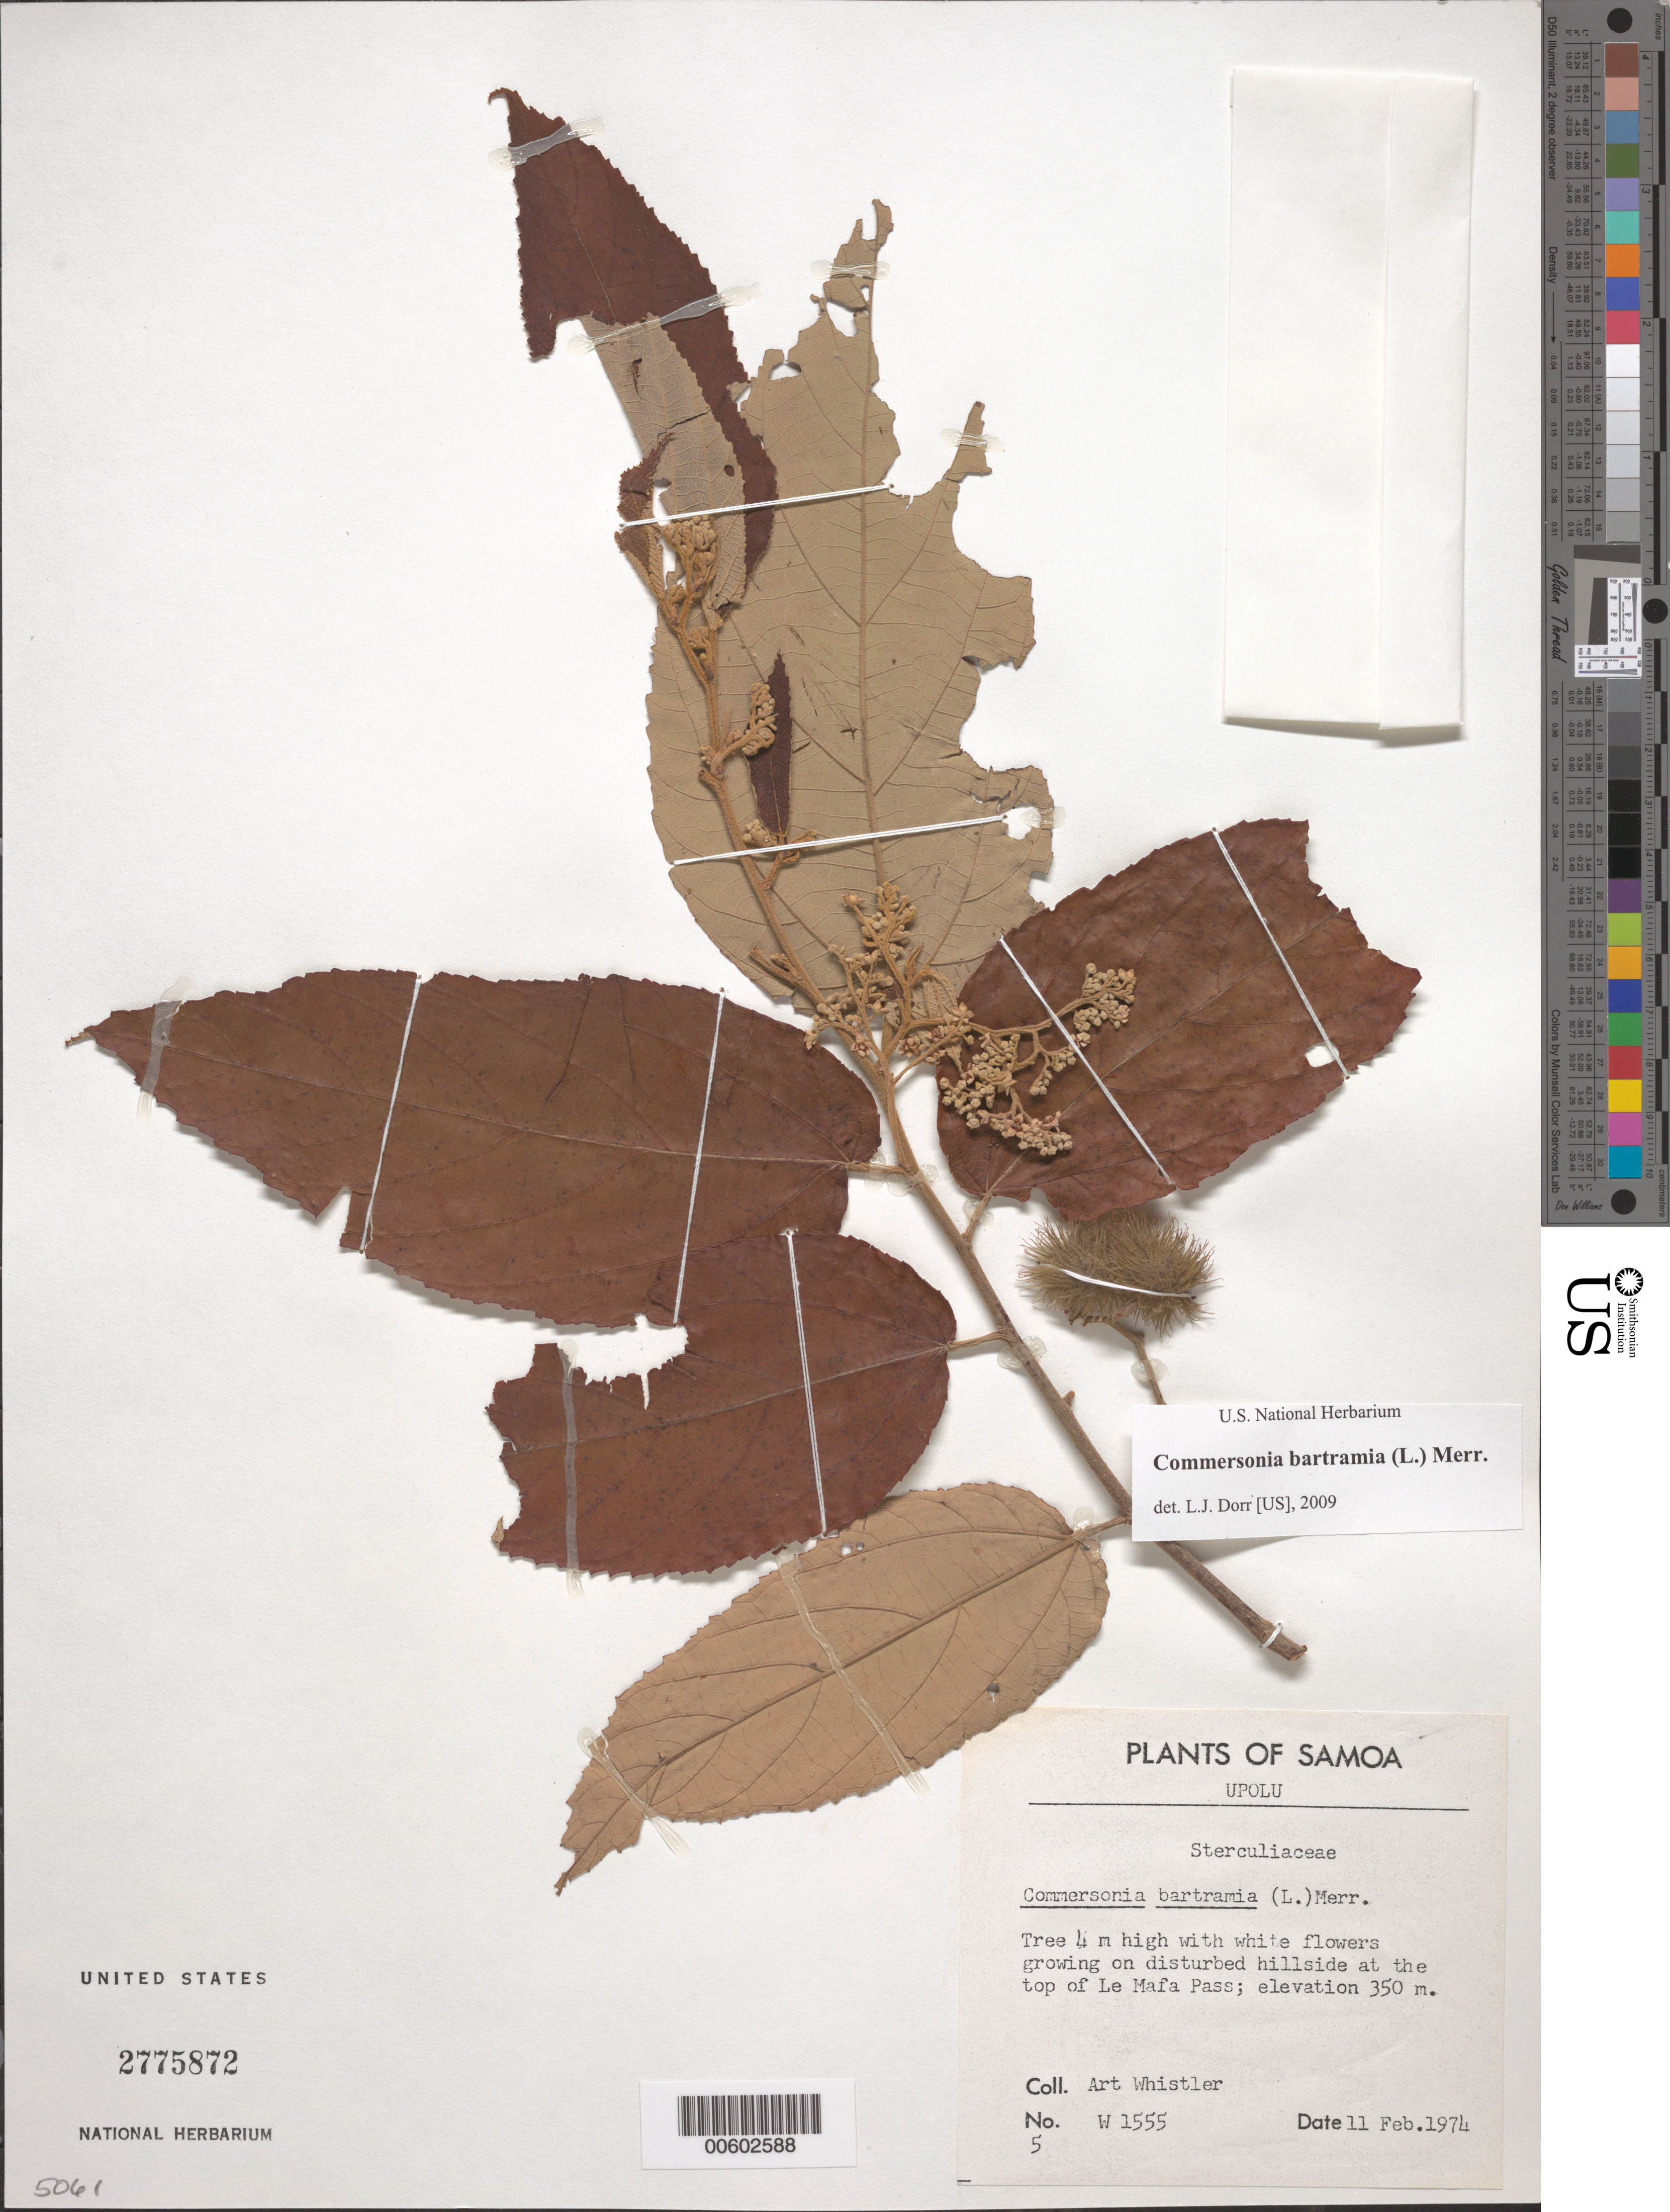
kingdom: Plantae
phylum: Tracheophyta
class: Magnoliopsida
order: Malvales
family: Malvaceae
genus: Commersonia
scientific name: Commersonia bartramia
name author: (L.) Merr.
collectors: A. Whistler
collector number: W1555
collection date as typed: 11 Feb 1974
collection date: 1974-02-11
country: Samoa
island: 'Upolu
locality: Top of Le Mafa Pass [Coords. for country of Western Samoa are: 13 35 S, 172 20 W]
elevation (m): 350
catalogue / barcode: US 2775872